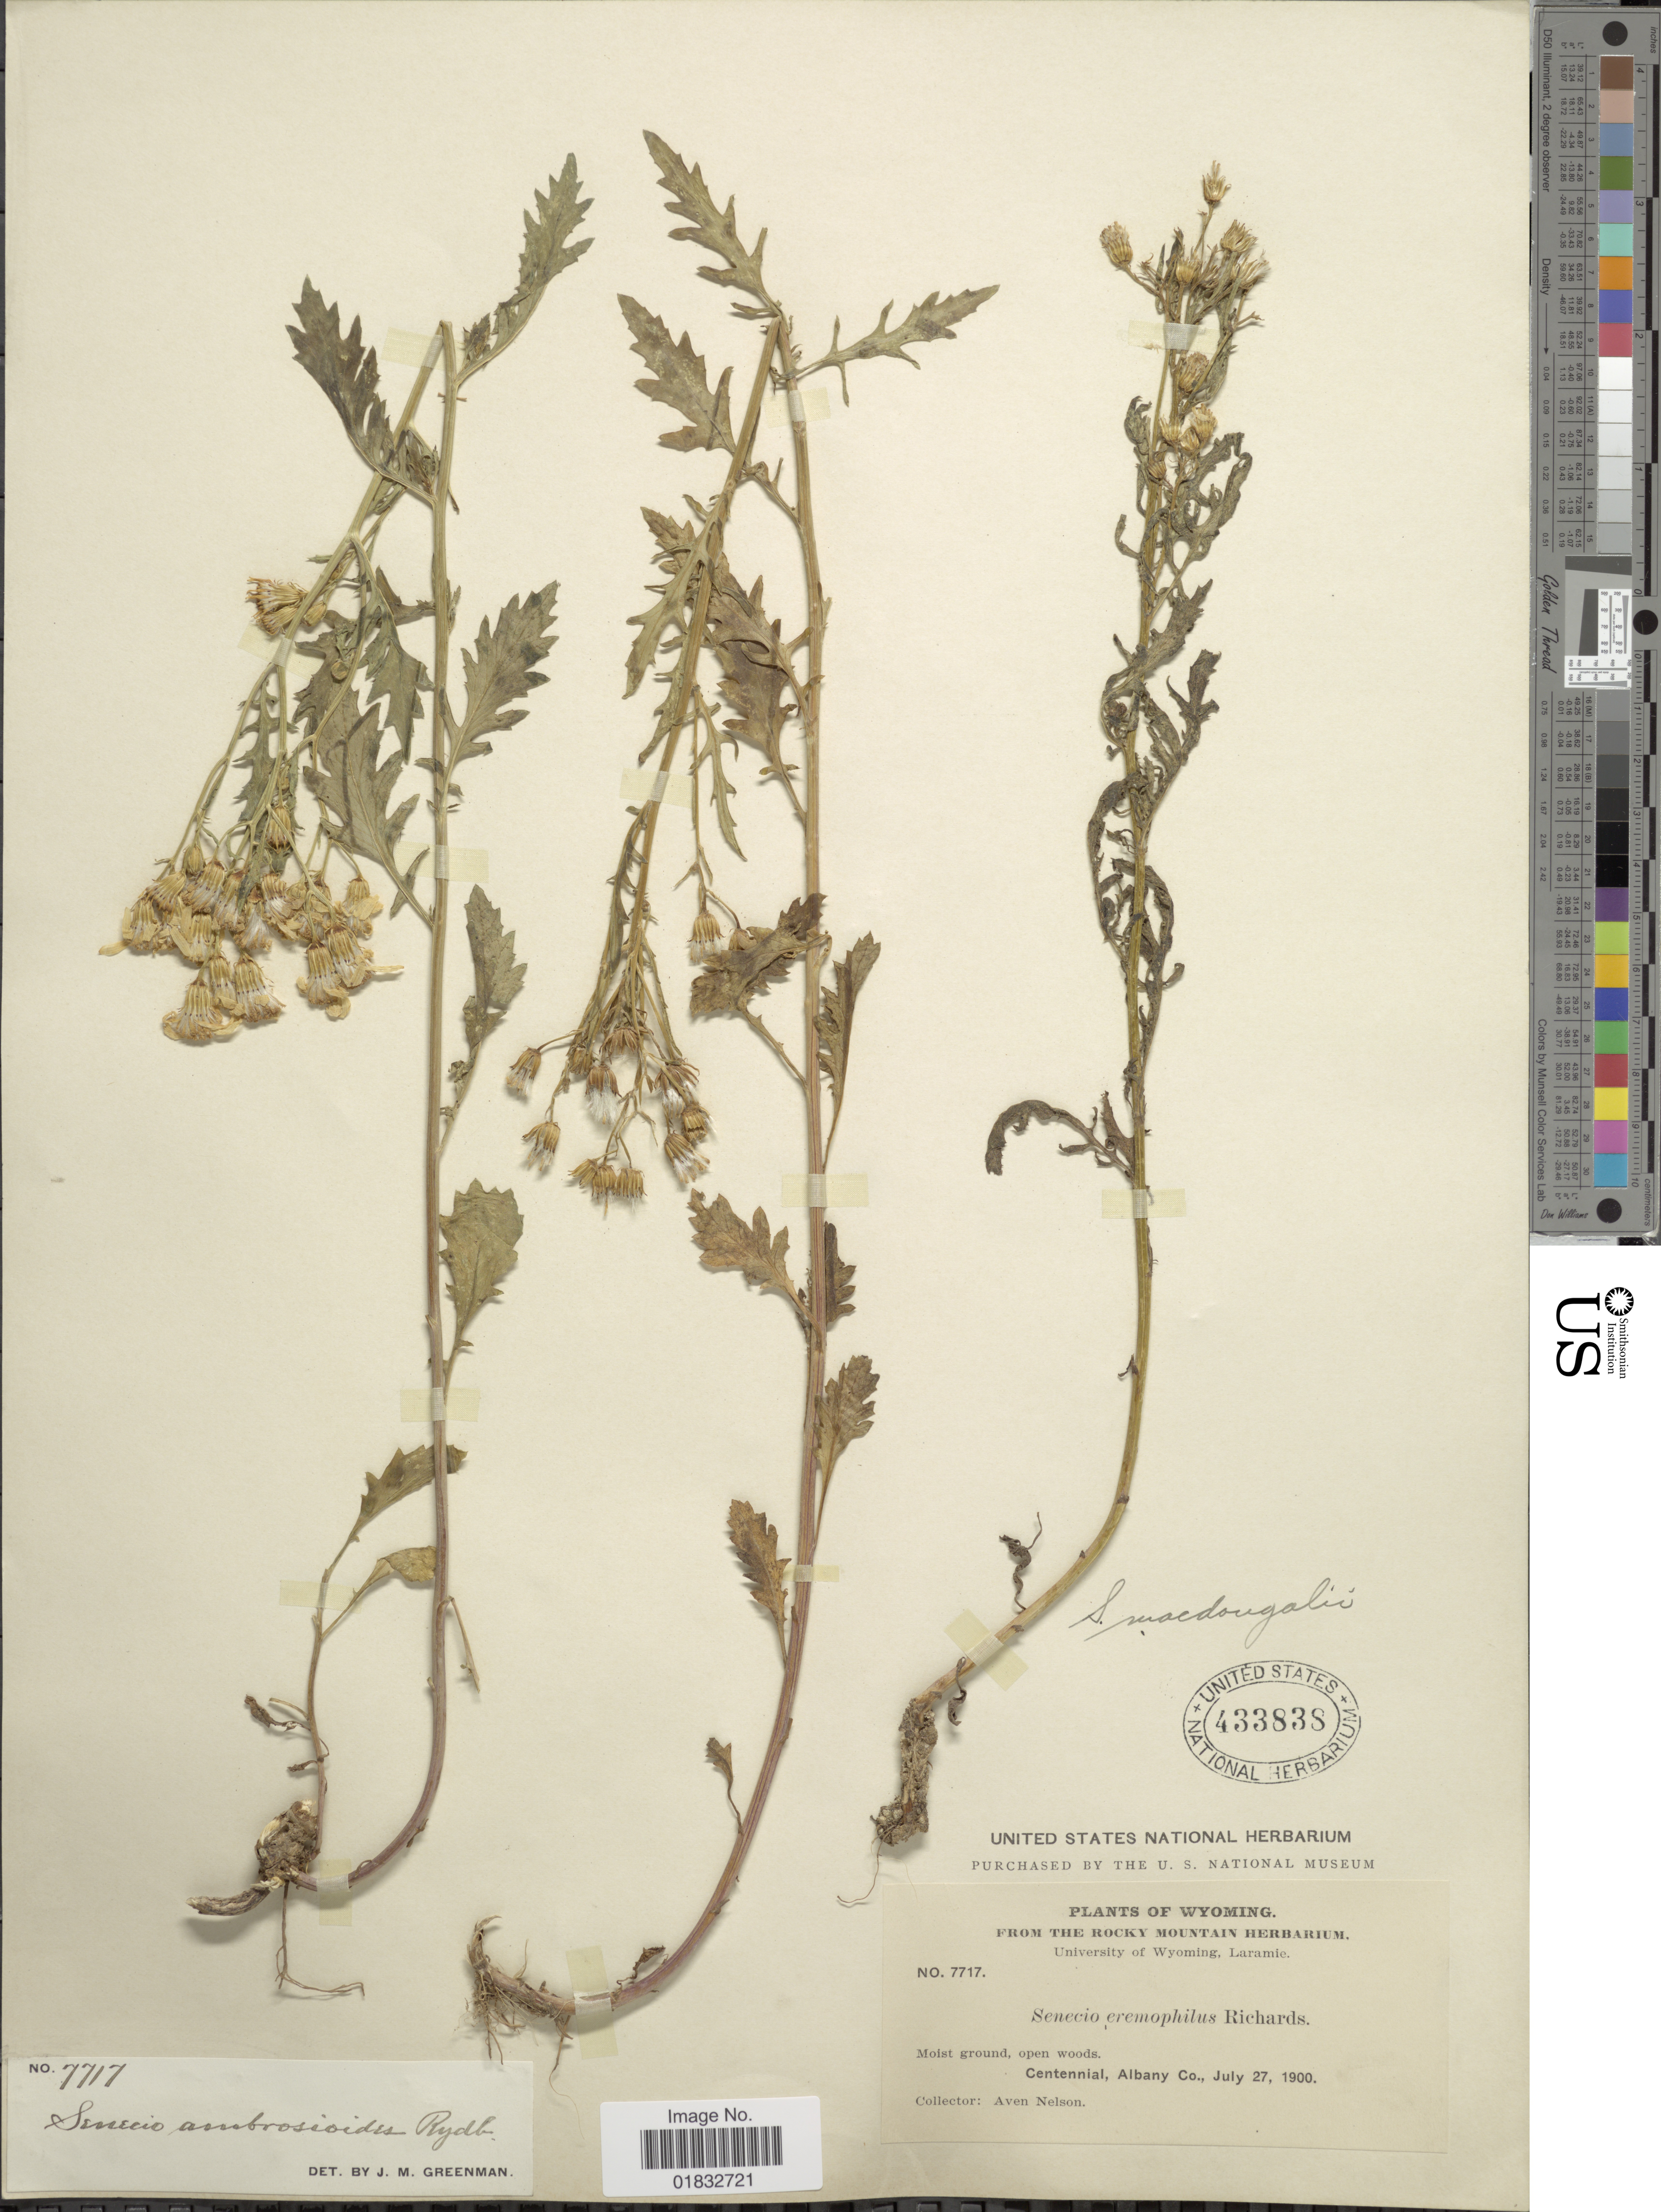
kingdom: Plantae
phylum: Tracheophyta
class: Magnoliopsida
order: Asterales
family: Asteraceae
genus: Senecio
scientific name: Senecio eremophilus var. kingii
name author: (Rydb.) Greenm.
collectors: A. Nelson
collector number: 7717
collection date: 1900-07-27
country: United States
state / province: Wyoming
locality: Moist ground, open woods. Centennial, Albany Co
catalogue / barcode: US 433838